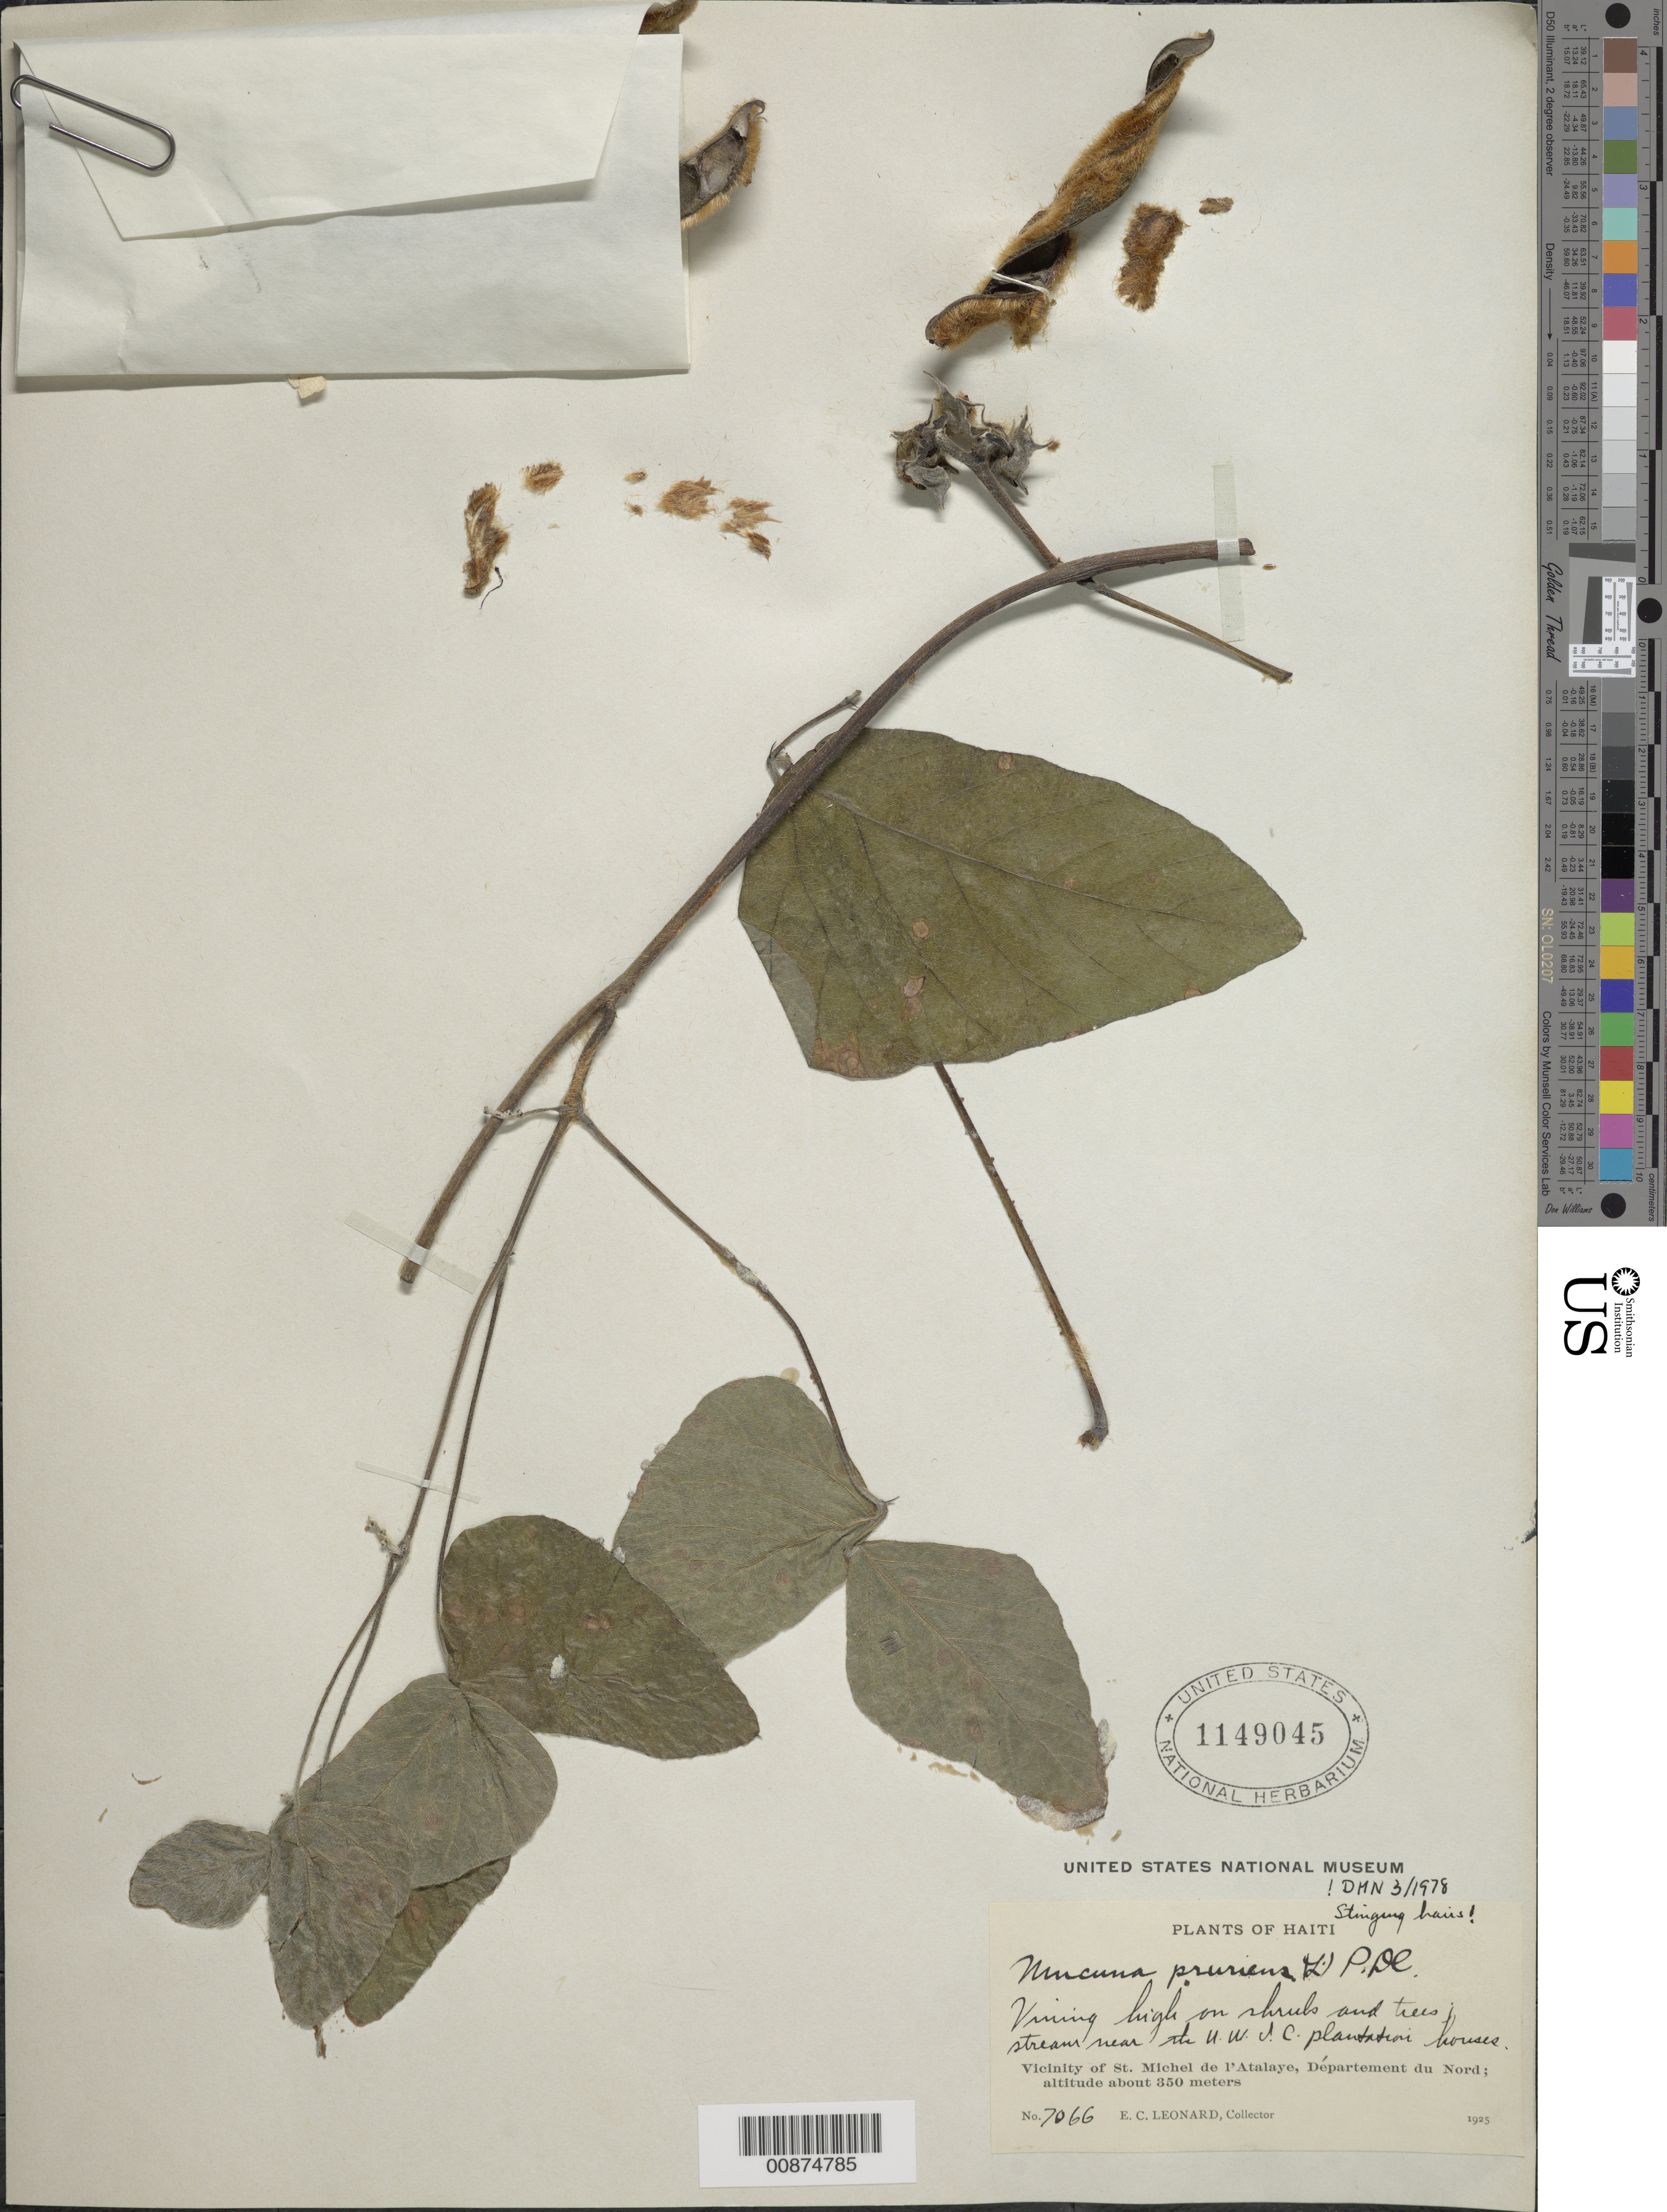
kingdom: Plantae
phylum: Tracheophyta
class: Magnoliopsida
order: Fabales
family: Fabaceae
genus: Mucuna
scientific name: Mucuna pruriens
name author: (L.) DC.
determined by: Nicolson, Dan H.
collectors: E. C. Leonard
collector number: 7066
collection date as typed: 17 Nov 1925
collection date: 1925-11-17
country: Haiti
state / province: Nord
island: Hispaniola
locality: Vicinity of St. Michel de l'Atalaye, stream near the U. West Indies Co. plantation houses.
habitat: Vining high on shrubs and trees.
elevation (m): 350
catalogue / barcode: US 1149045